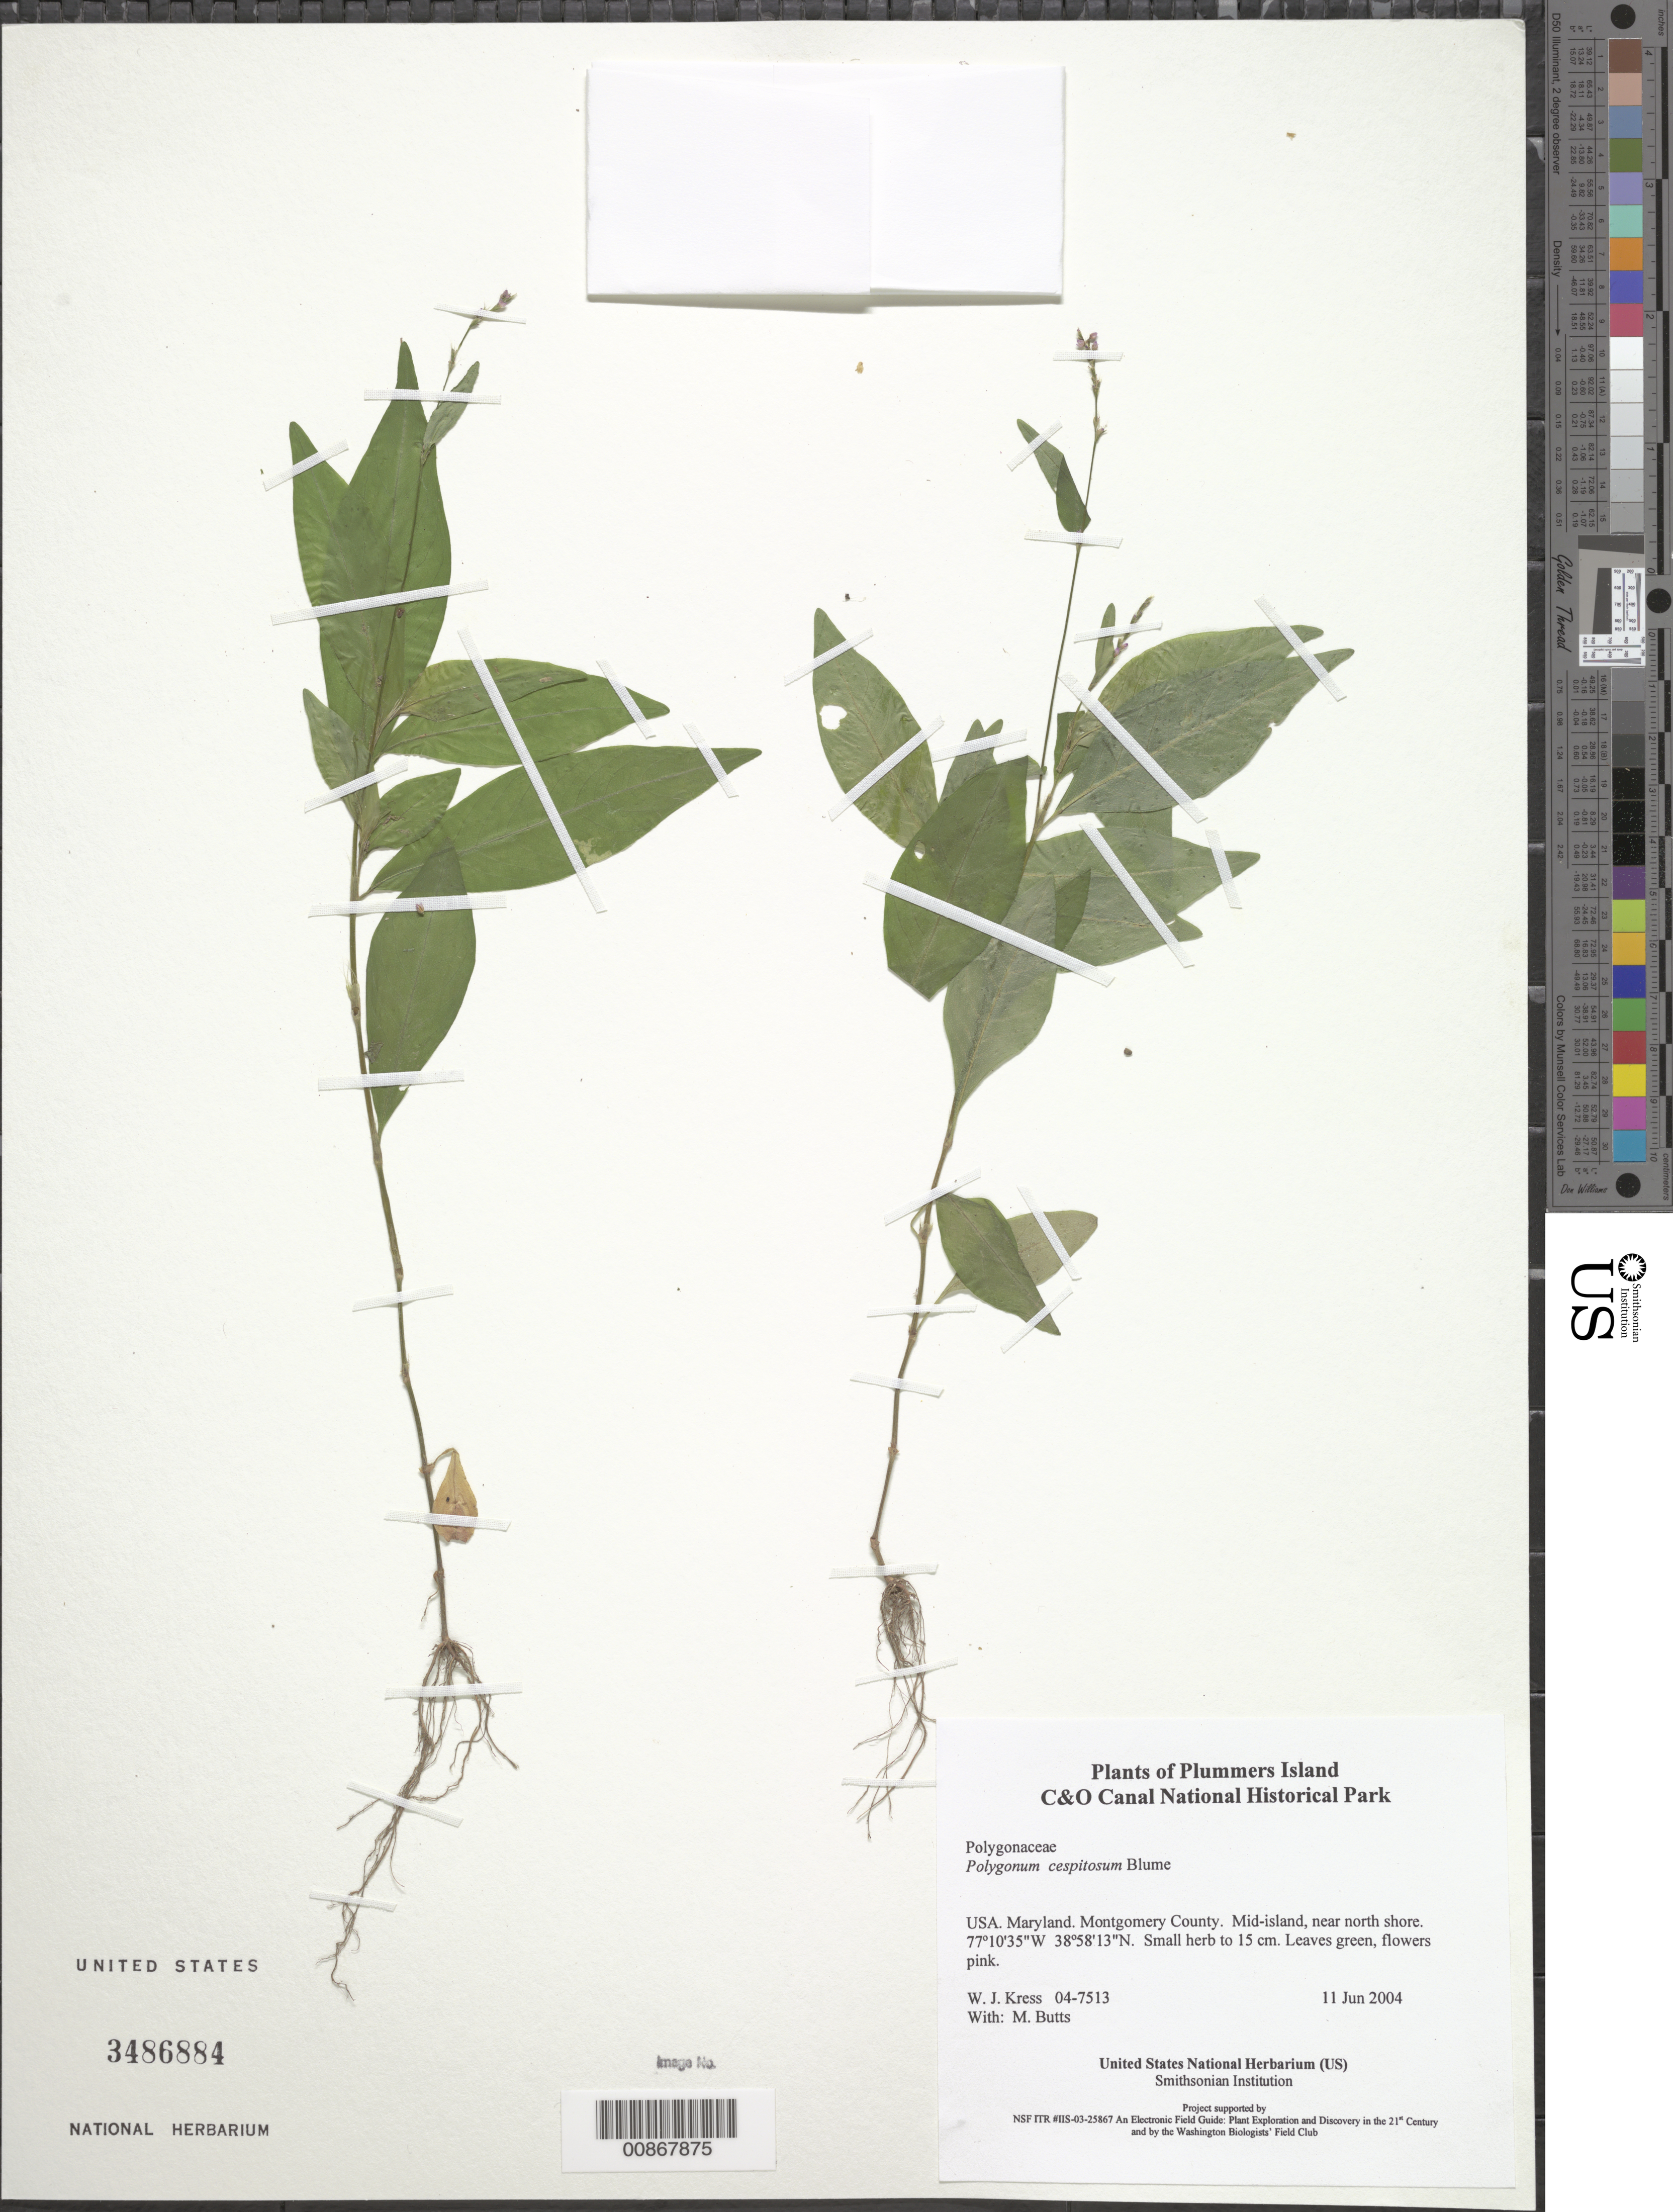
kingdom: Plantae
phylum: Tracheophyta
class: Magnoliopsida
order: Caryophyllales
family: Polygonaceae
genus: Persicaria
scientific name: Persicaria longiseta (Bruijn) Kitag.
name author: (Bruijn &) Kitag.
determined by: Atha, D. E.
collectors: W. J. Kress & M. B. Butts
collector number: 04-7513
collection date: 2004-06-11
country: United States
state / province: Maryland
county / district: Montgomery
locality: Chesapeake and Ohio Canal National Historical Park, Plummers Island, mid island, near north shore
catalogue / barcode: US 3486884